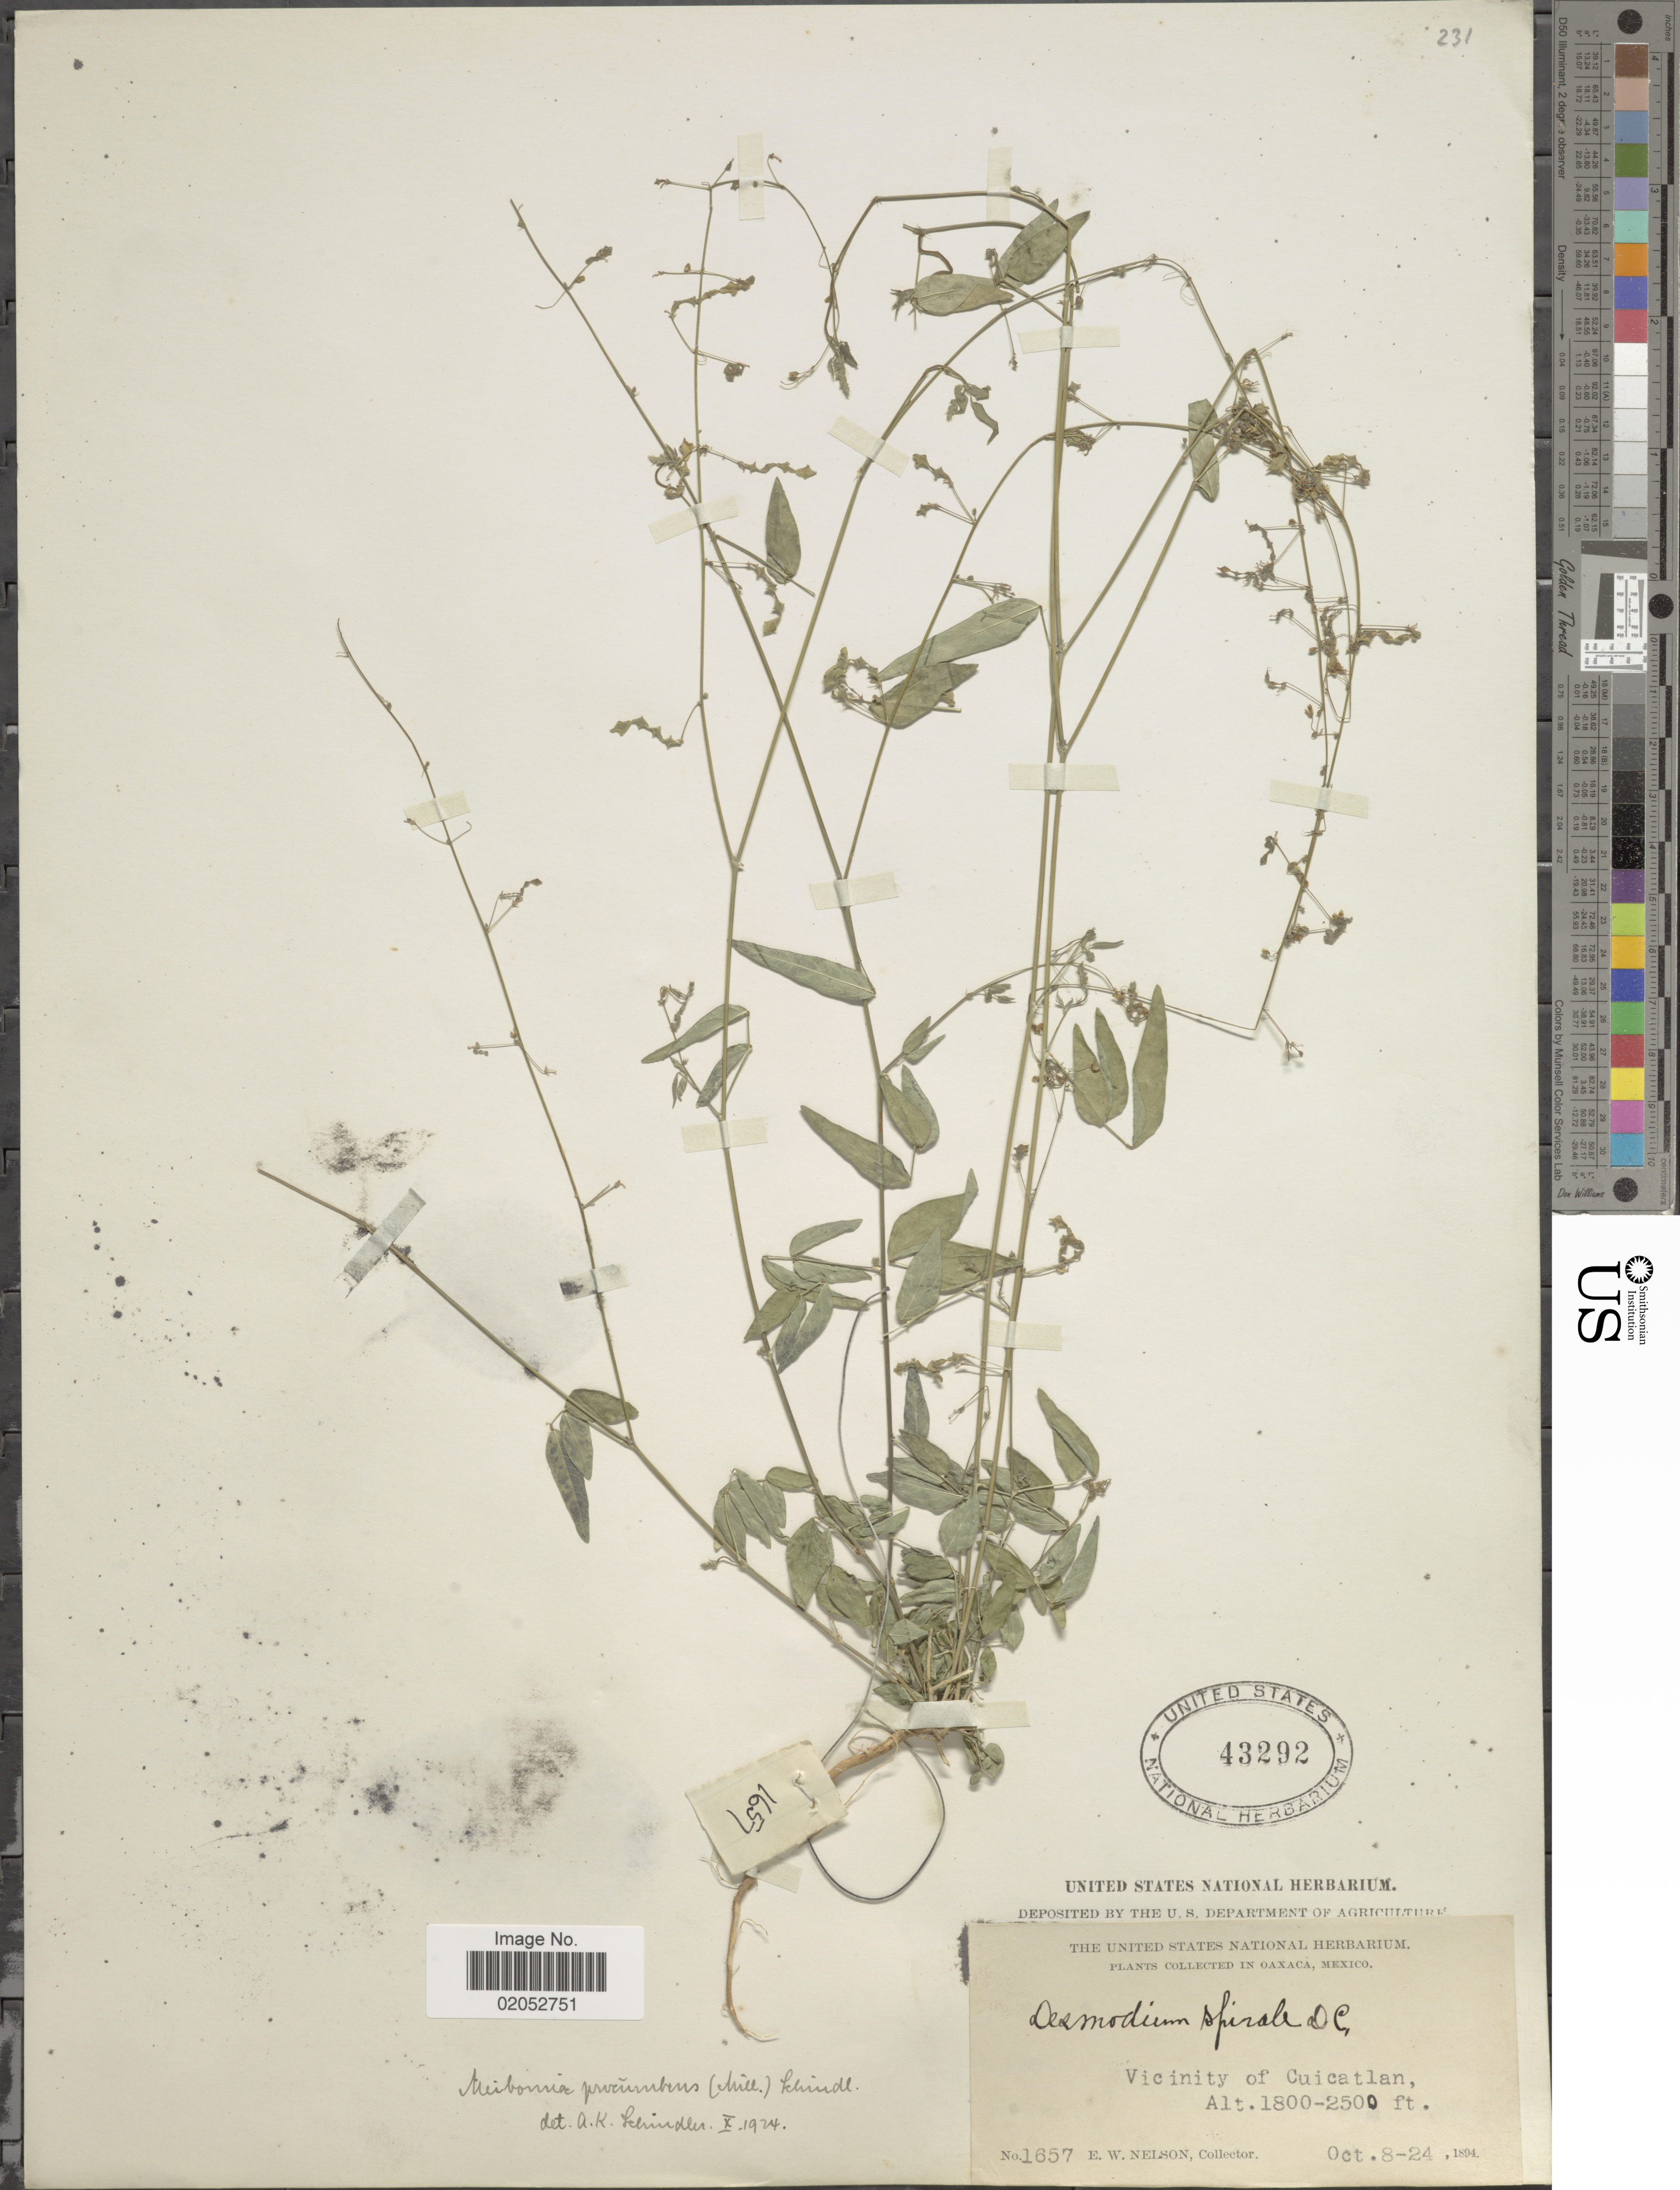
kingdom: Plantae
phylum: Tracheophyta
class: Magnoliopsida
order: Fabales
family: Fabaceae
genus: Desmodium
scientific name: Desmodium procumbens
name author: (Mill.) Hitchc.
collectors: E. W. Nelson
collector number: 1657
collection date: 1894-10-08/1894-10-24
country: Mexico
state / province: Oaxaca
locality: Vicinity of Cuicatlan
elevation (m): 549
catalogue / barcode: US 43292